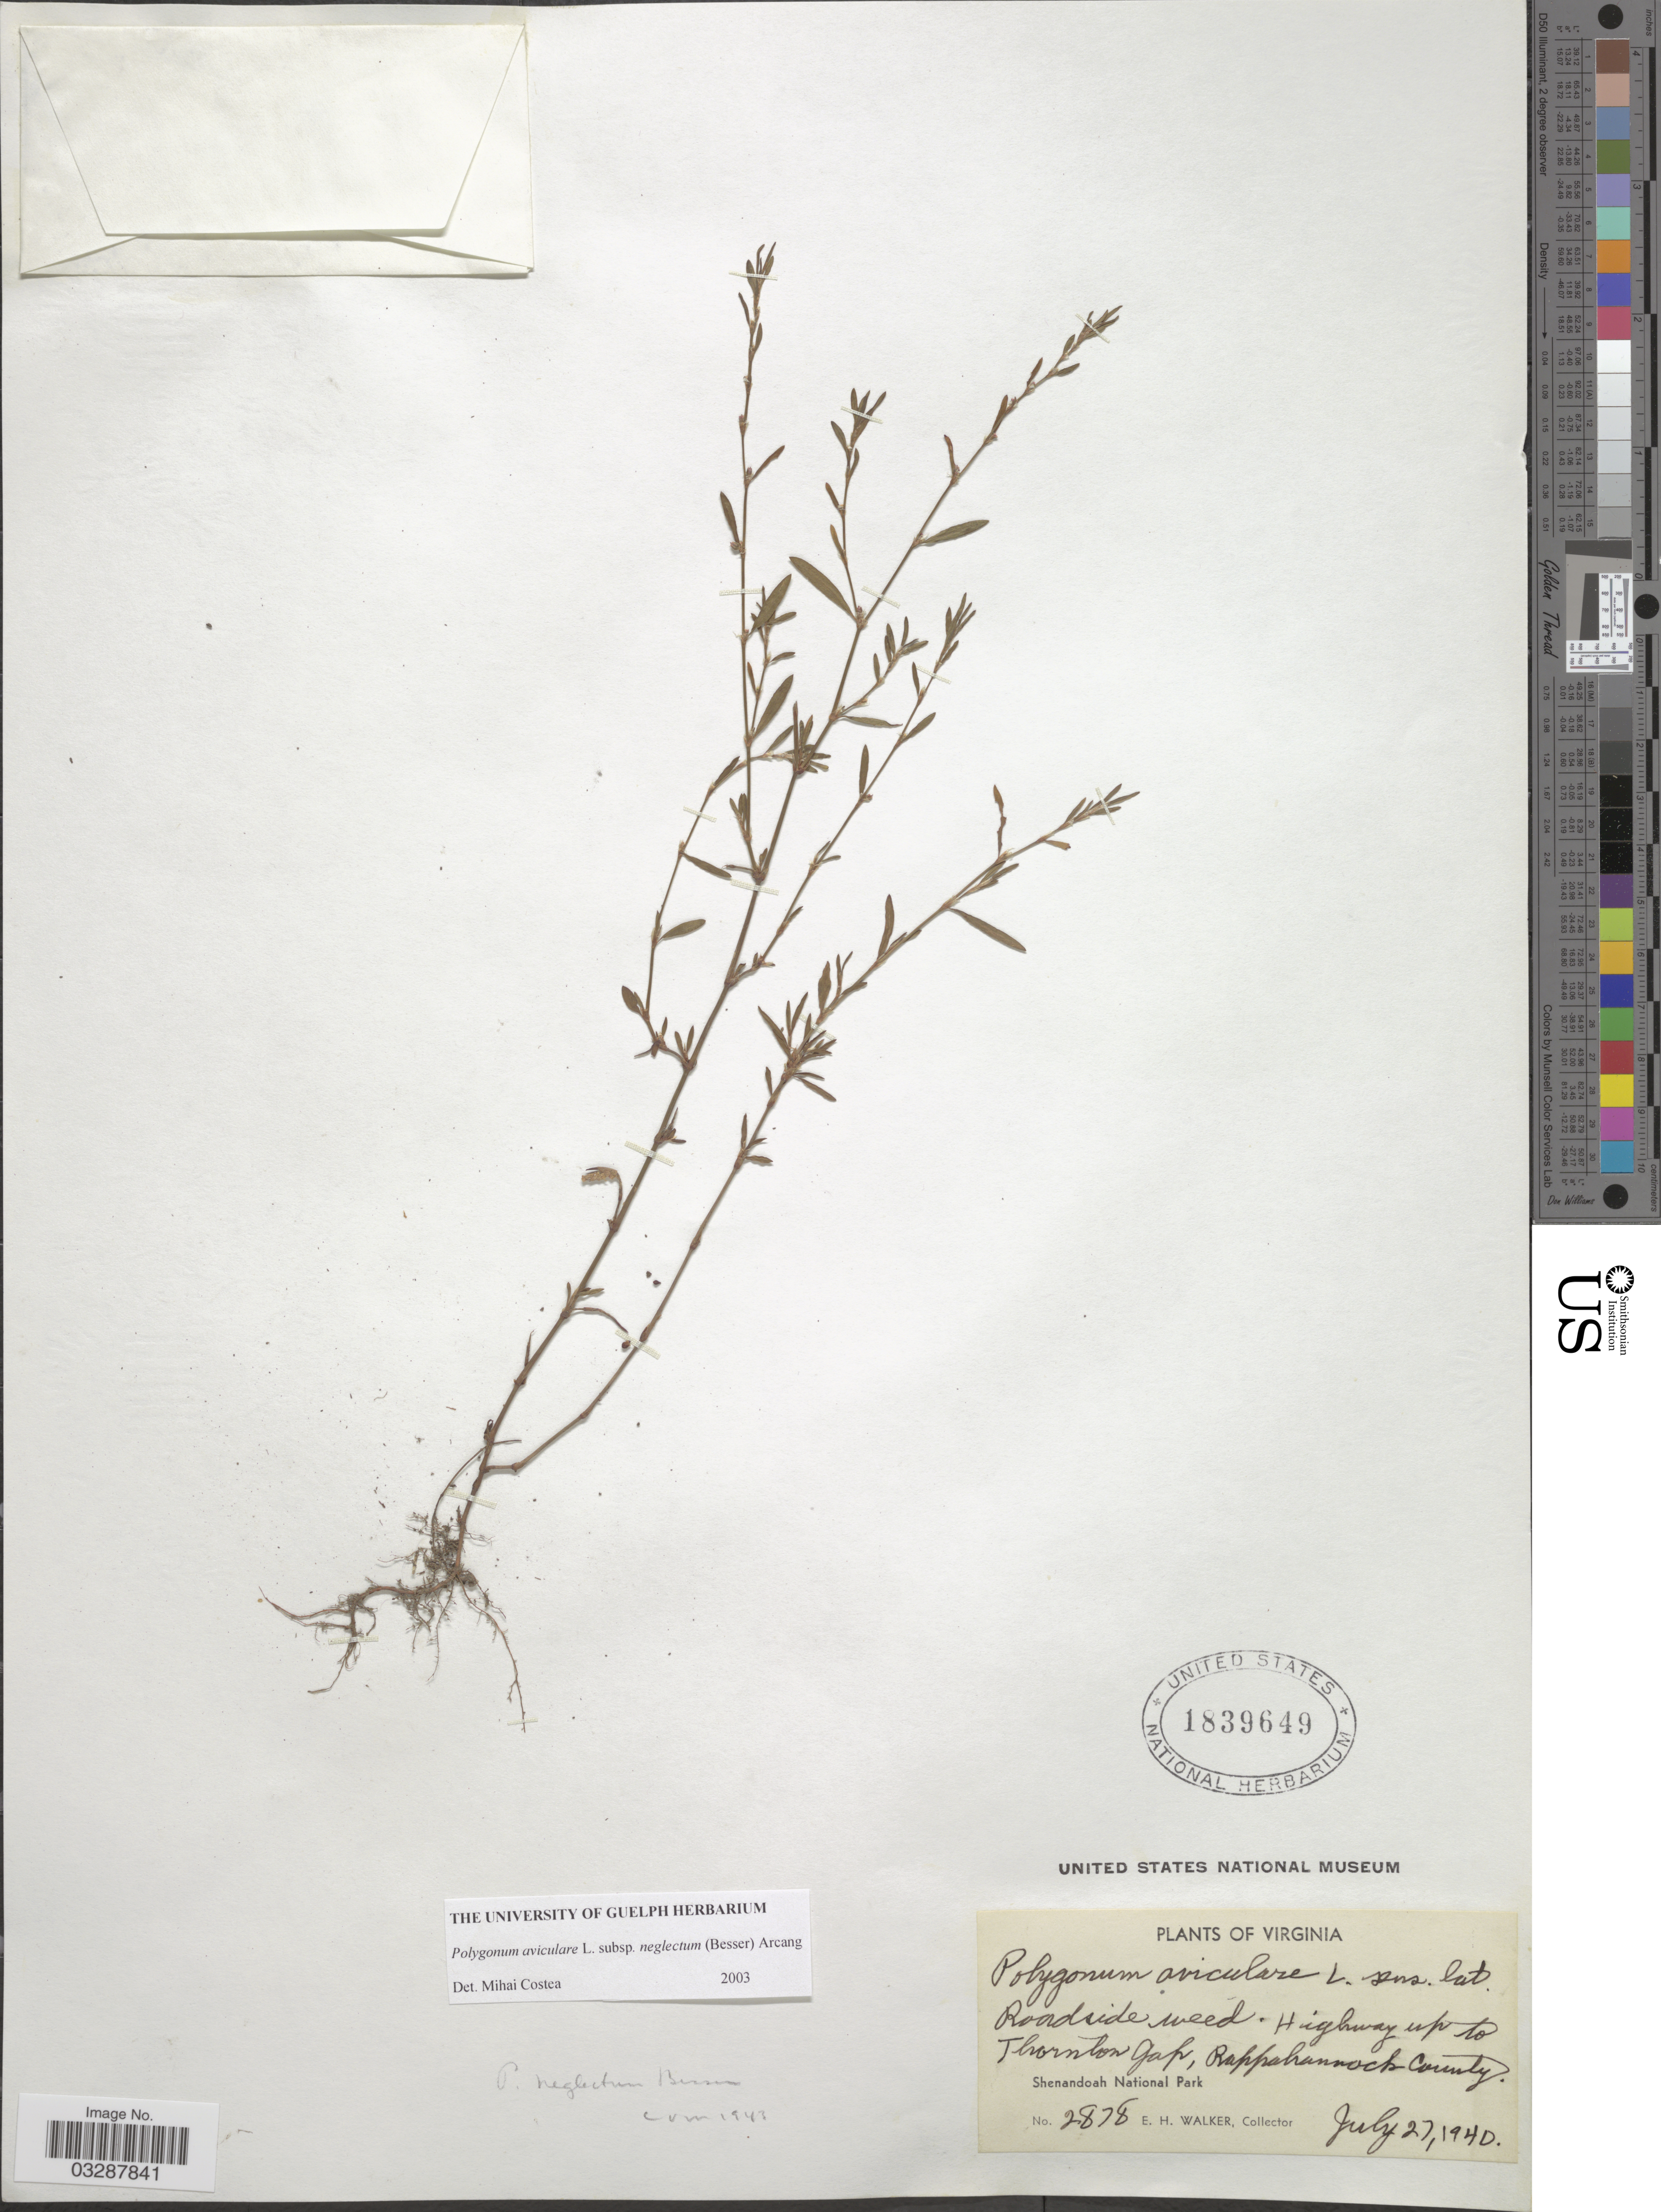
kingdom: Plantae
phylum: Tracheophyta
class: Magnoliopsida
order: Caryophyllales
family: Polygonaceae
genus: Polygonum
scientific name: Polygonum aviculare subsp. neglectum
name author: (Besser) Arcang.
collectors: E. H. Walker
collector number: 2878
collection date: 1940-07-27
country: United States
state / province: Virginia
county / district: Rappahannock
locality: Roadside weed. Highway up to Thornton Gap, Rappahannock County. Shenandoah National Park.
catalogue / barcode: US 1839649